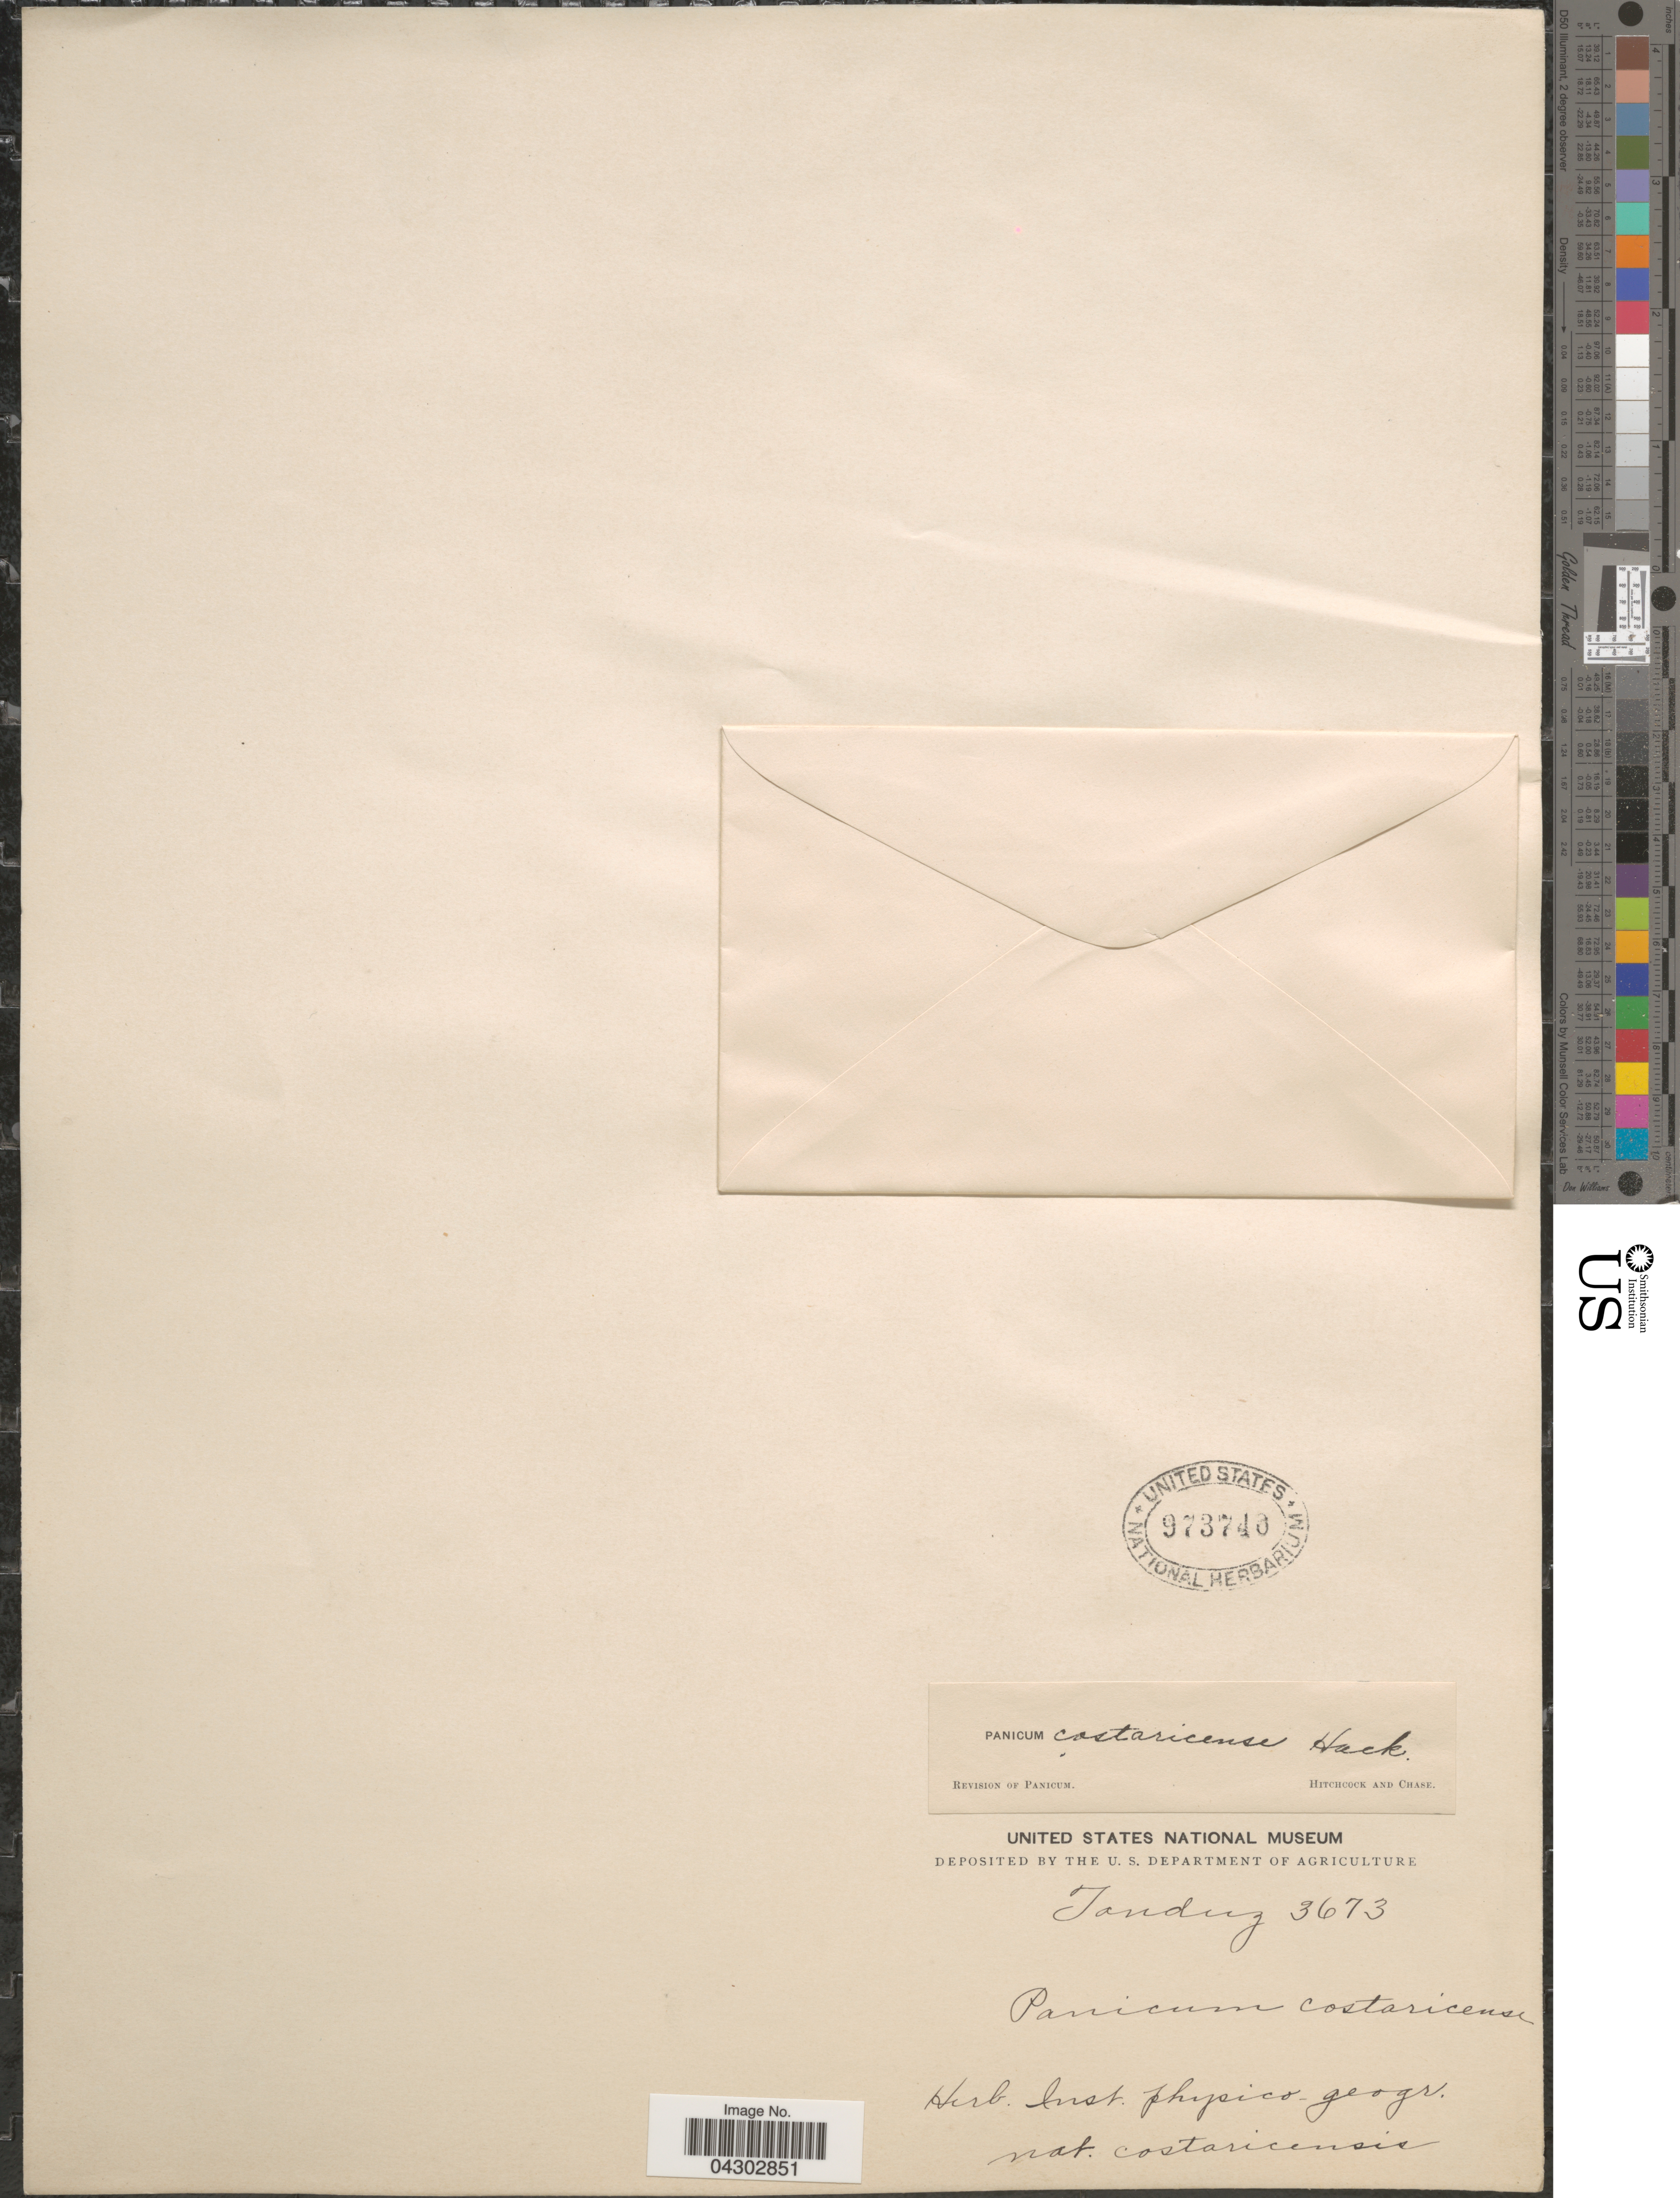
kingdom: Plantae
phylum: Tracheophyta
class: Liliopsida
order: Poales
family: Poaceae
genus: Panicum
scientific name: Panicum haenkeanum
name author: J. Presl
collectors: Tonduz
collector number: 3673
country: Costa Rica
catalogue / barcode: US 973740